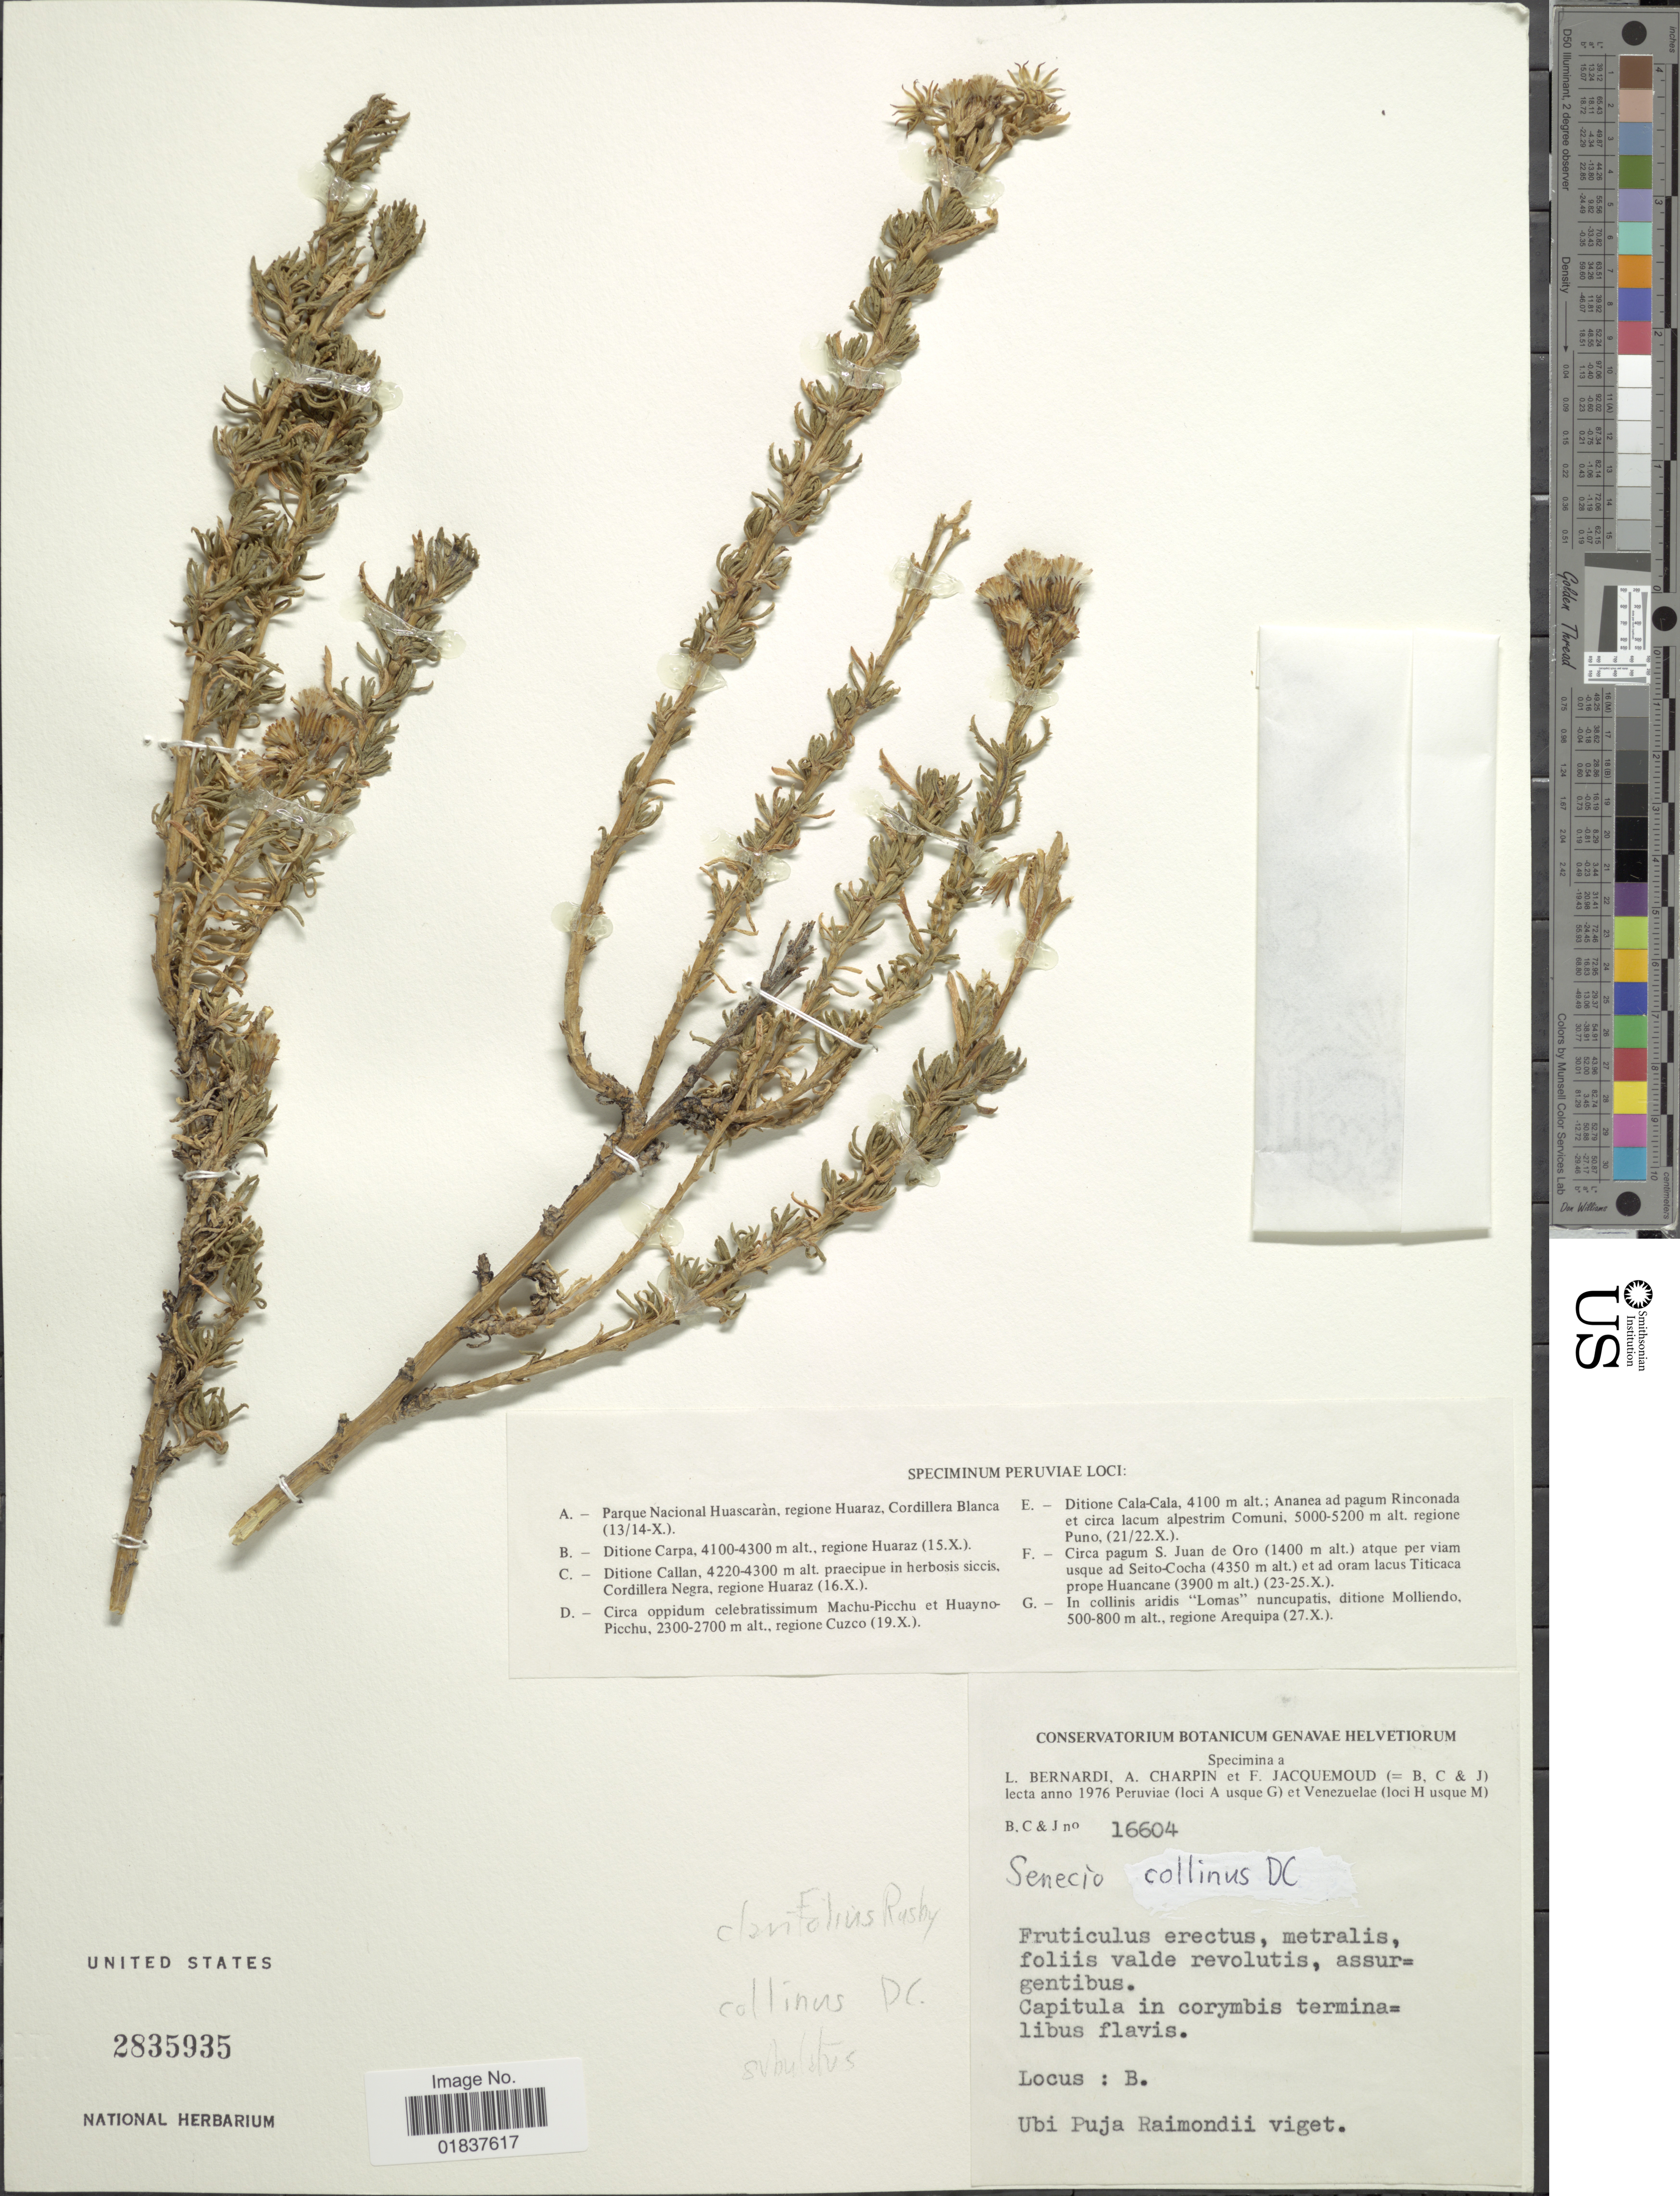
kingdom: Plantae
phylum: Tracheophyta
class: Magnoliopsida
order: Asterales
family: Asteraceae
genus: Senecio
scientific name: Senecio collinus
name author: DC.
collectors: L. Bernardi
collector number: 16604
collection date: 1976-10-15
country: Venezuela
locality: Ditione Carpa, regione Huaraz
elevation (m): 4100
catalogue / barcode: US 2835935